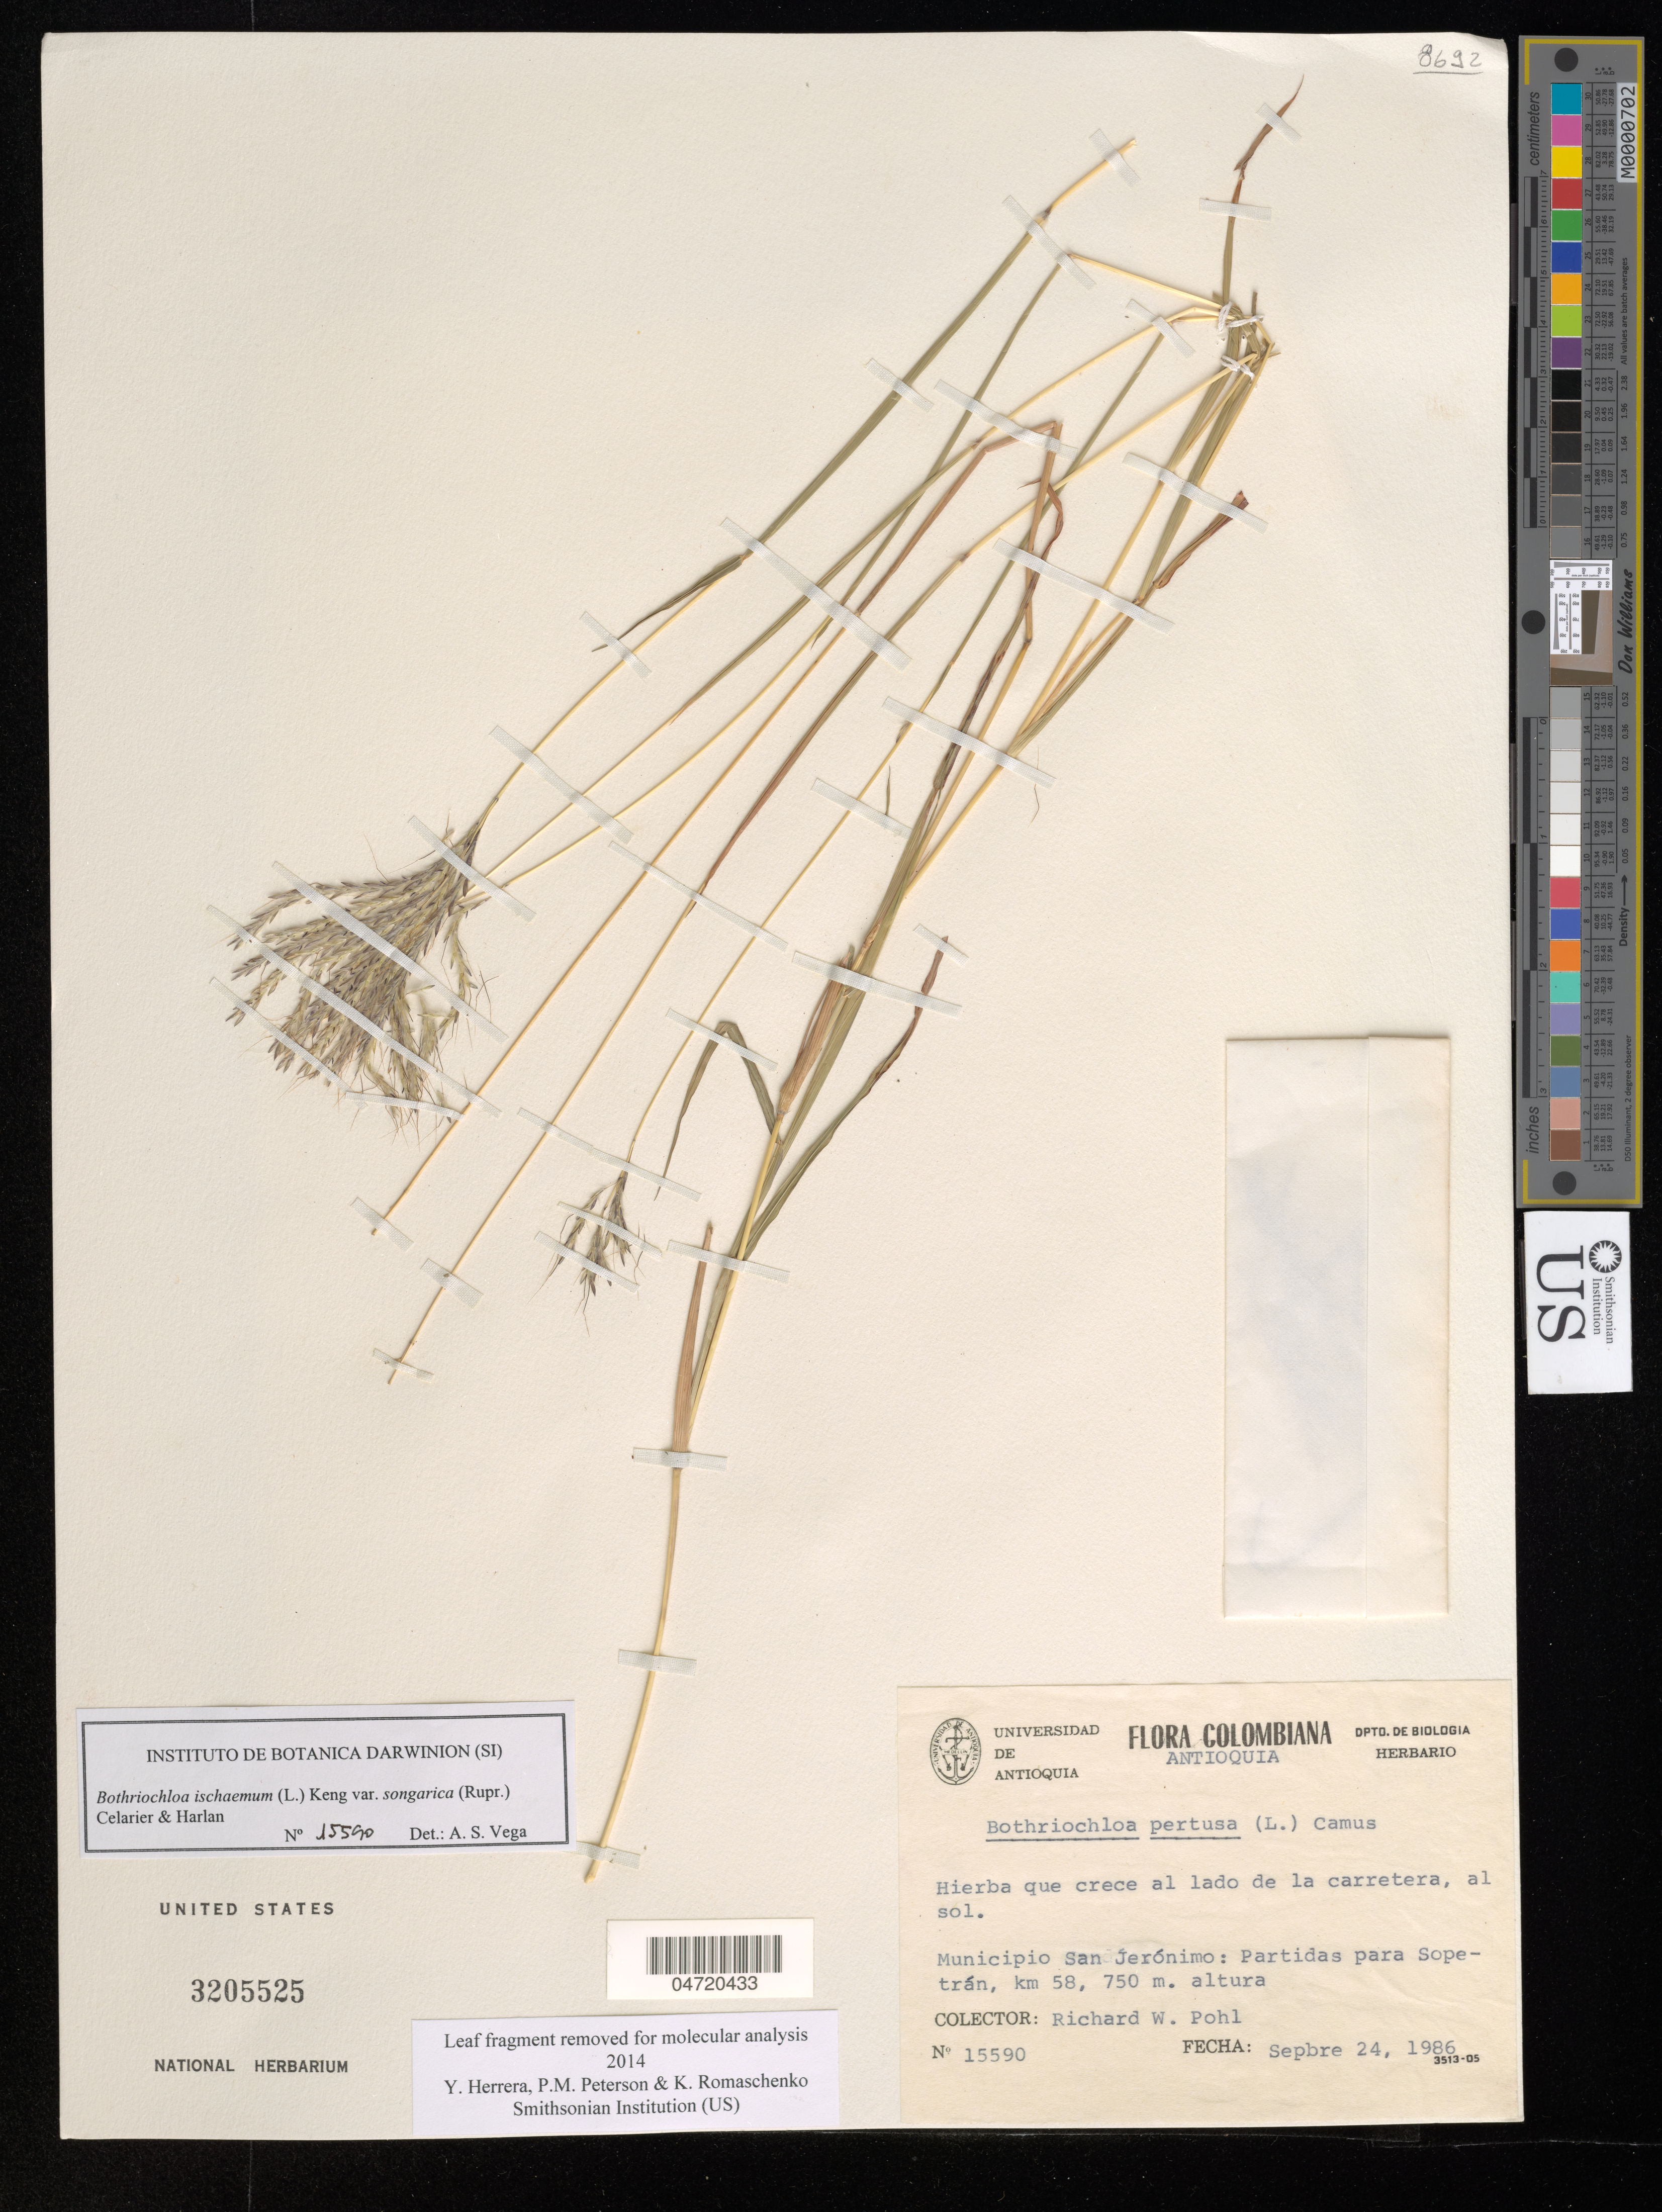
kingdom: Plantae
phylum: Tracheophyta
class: Liliopsida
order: Poales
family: Poaceae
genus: Bothriochloa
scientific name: Bothriochloa ischaemum var. songarica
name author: (Rupr. ex Fisch. & C.A. Mey.) Celarier & Harlan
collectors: R. W. Pohl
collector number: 15590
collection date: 1986-09-24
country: Colombia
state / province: Antioquia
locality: Municipio San Jerónimo: Partidas para Sopetrán, km 58.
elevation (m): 750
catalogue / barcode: US 3205525